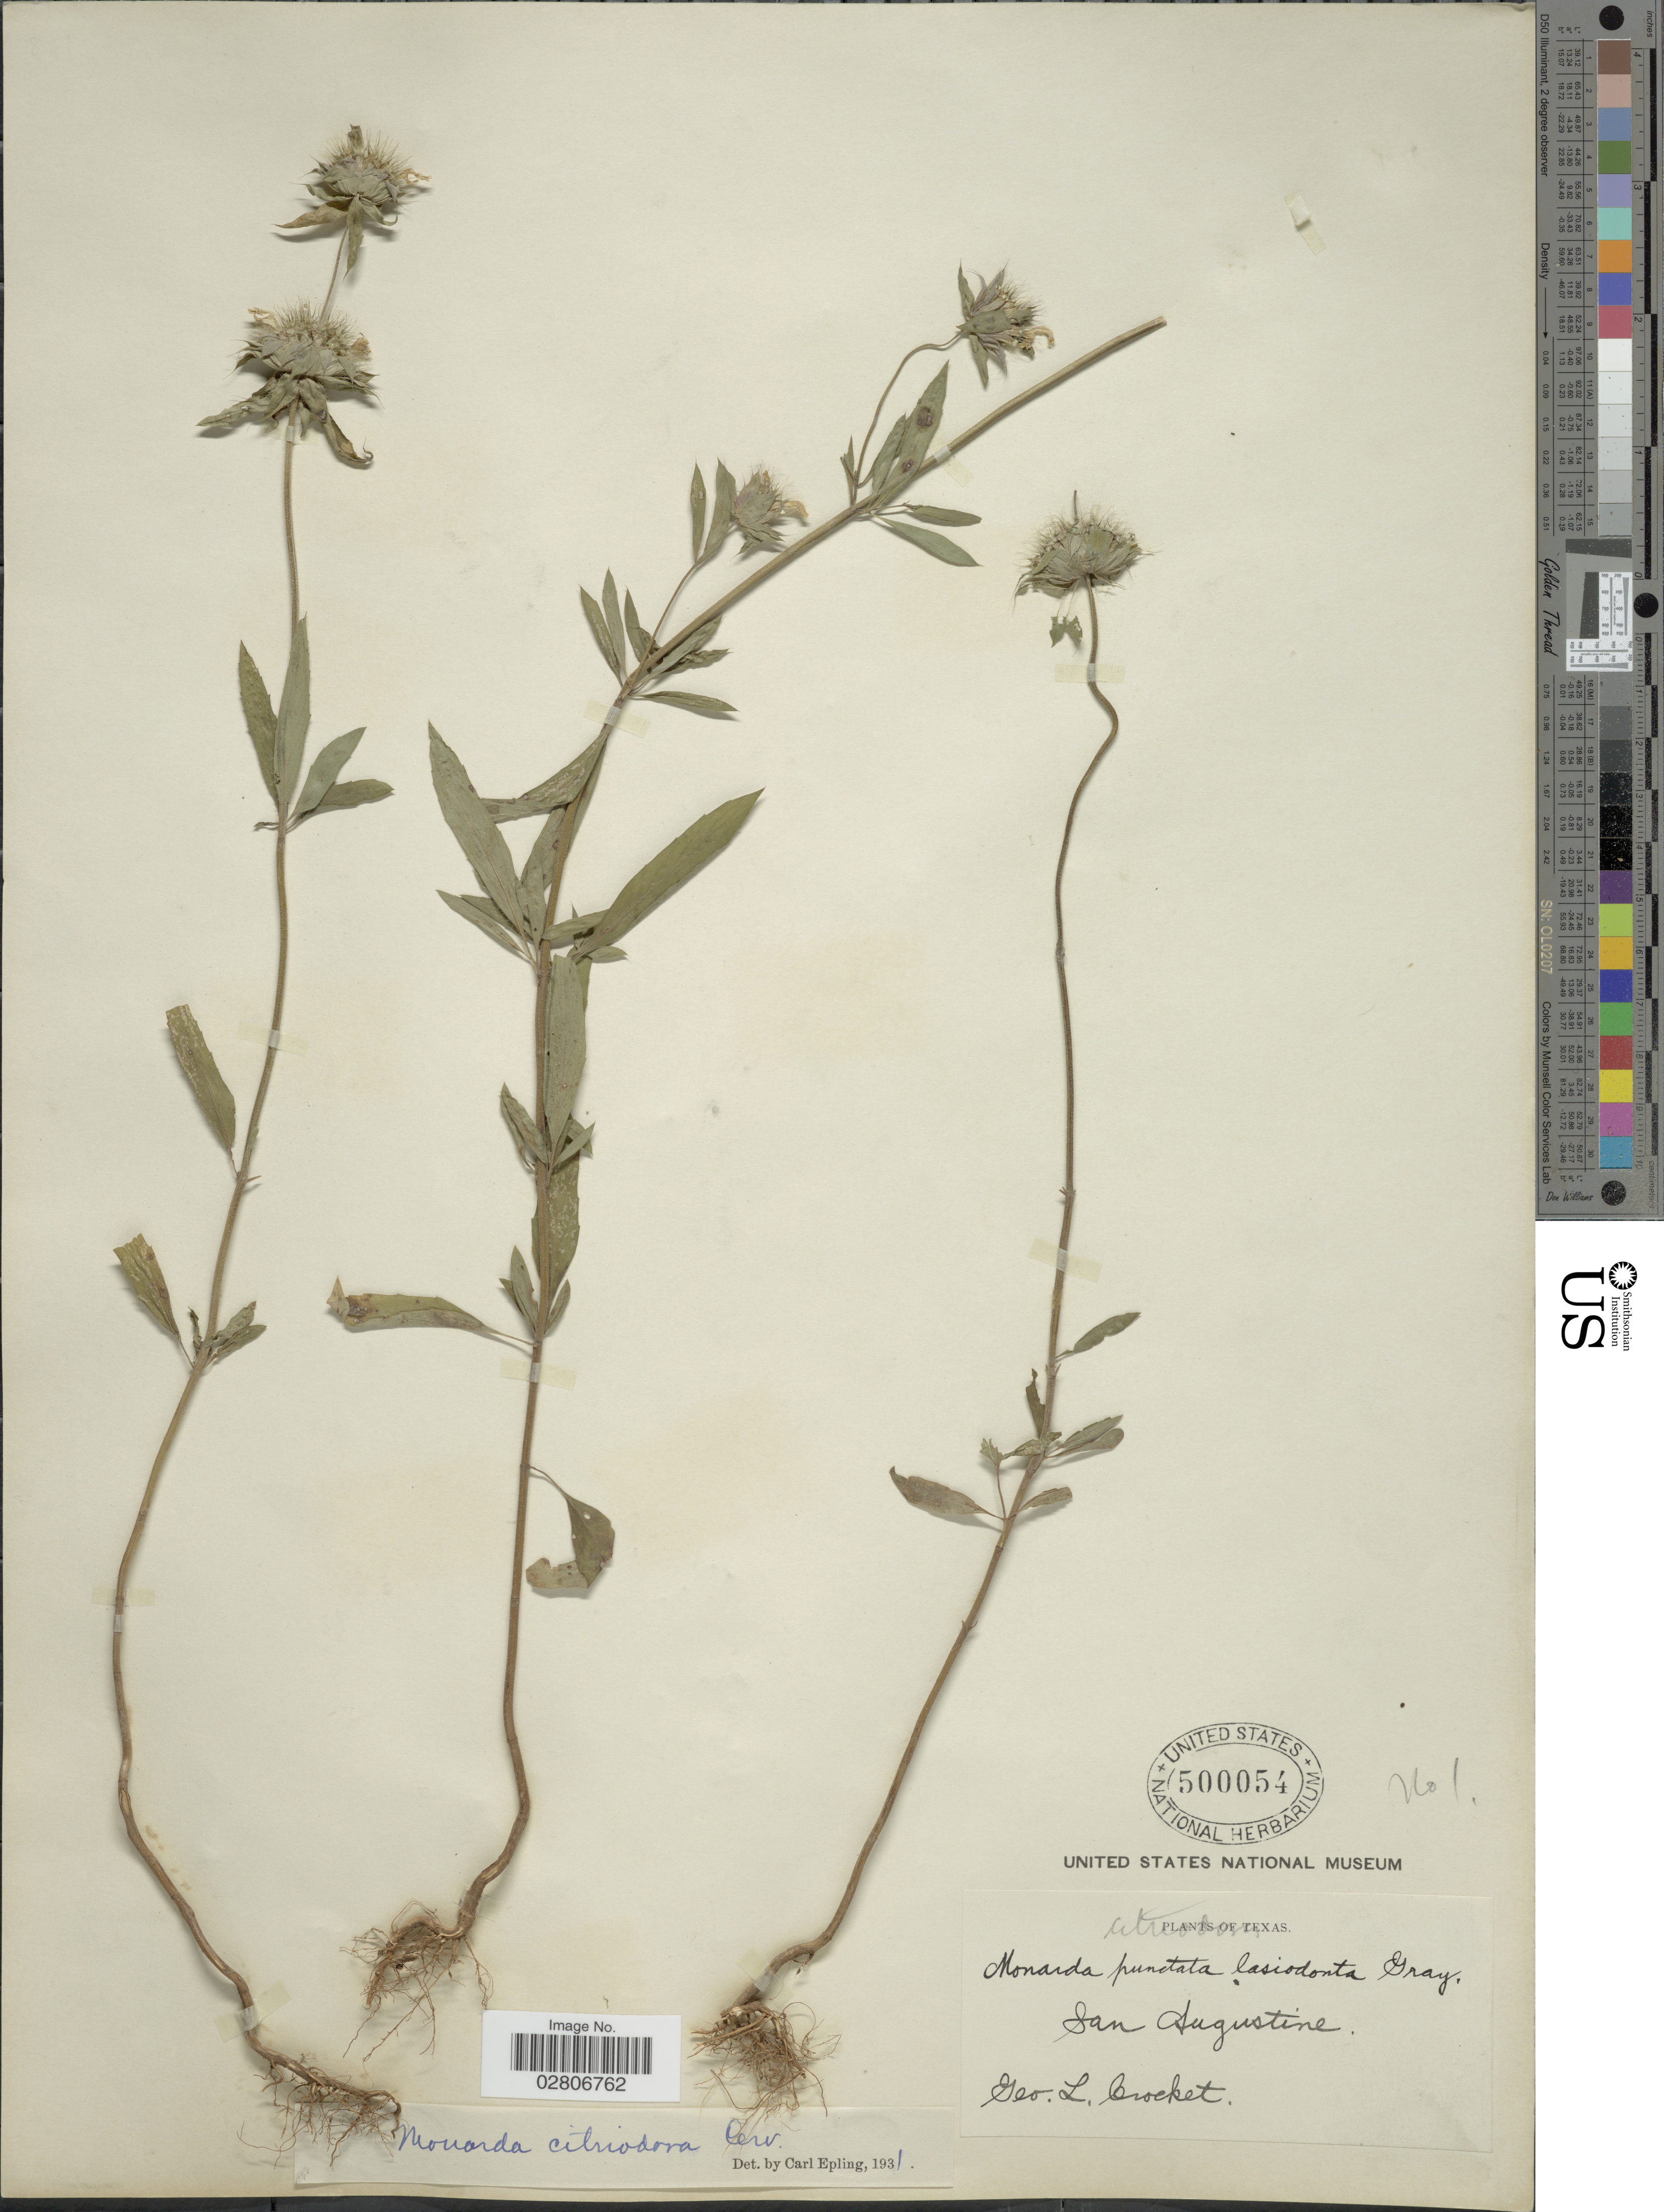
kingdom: Plantae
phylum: Tracheophyta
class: Magnoliopsida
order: Lamiales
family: Lamiaceae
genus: Monarda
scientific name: Monarda citriodora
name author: Cerv. ex Lag.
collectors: G. Crocket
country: United States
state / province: Texas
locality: San Augustine.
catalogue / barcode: US 500054